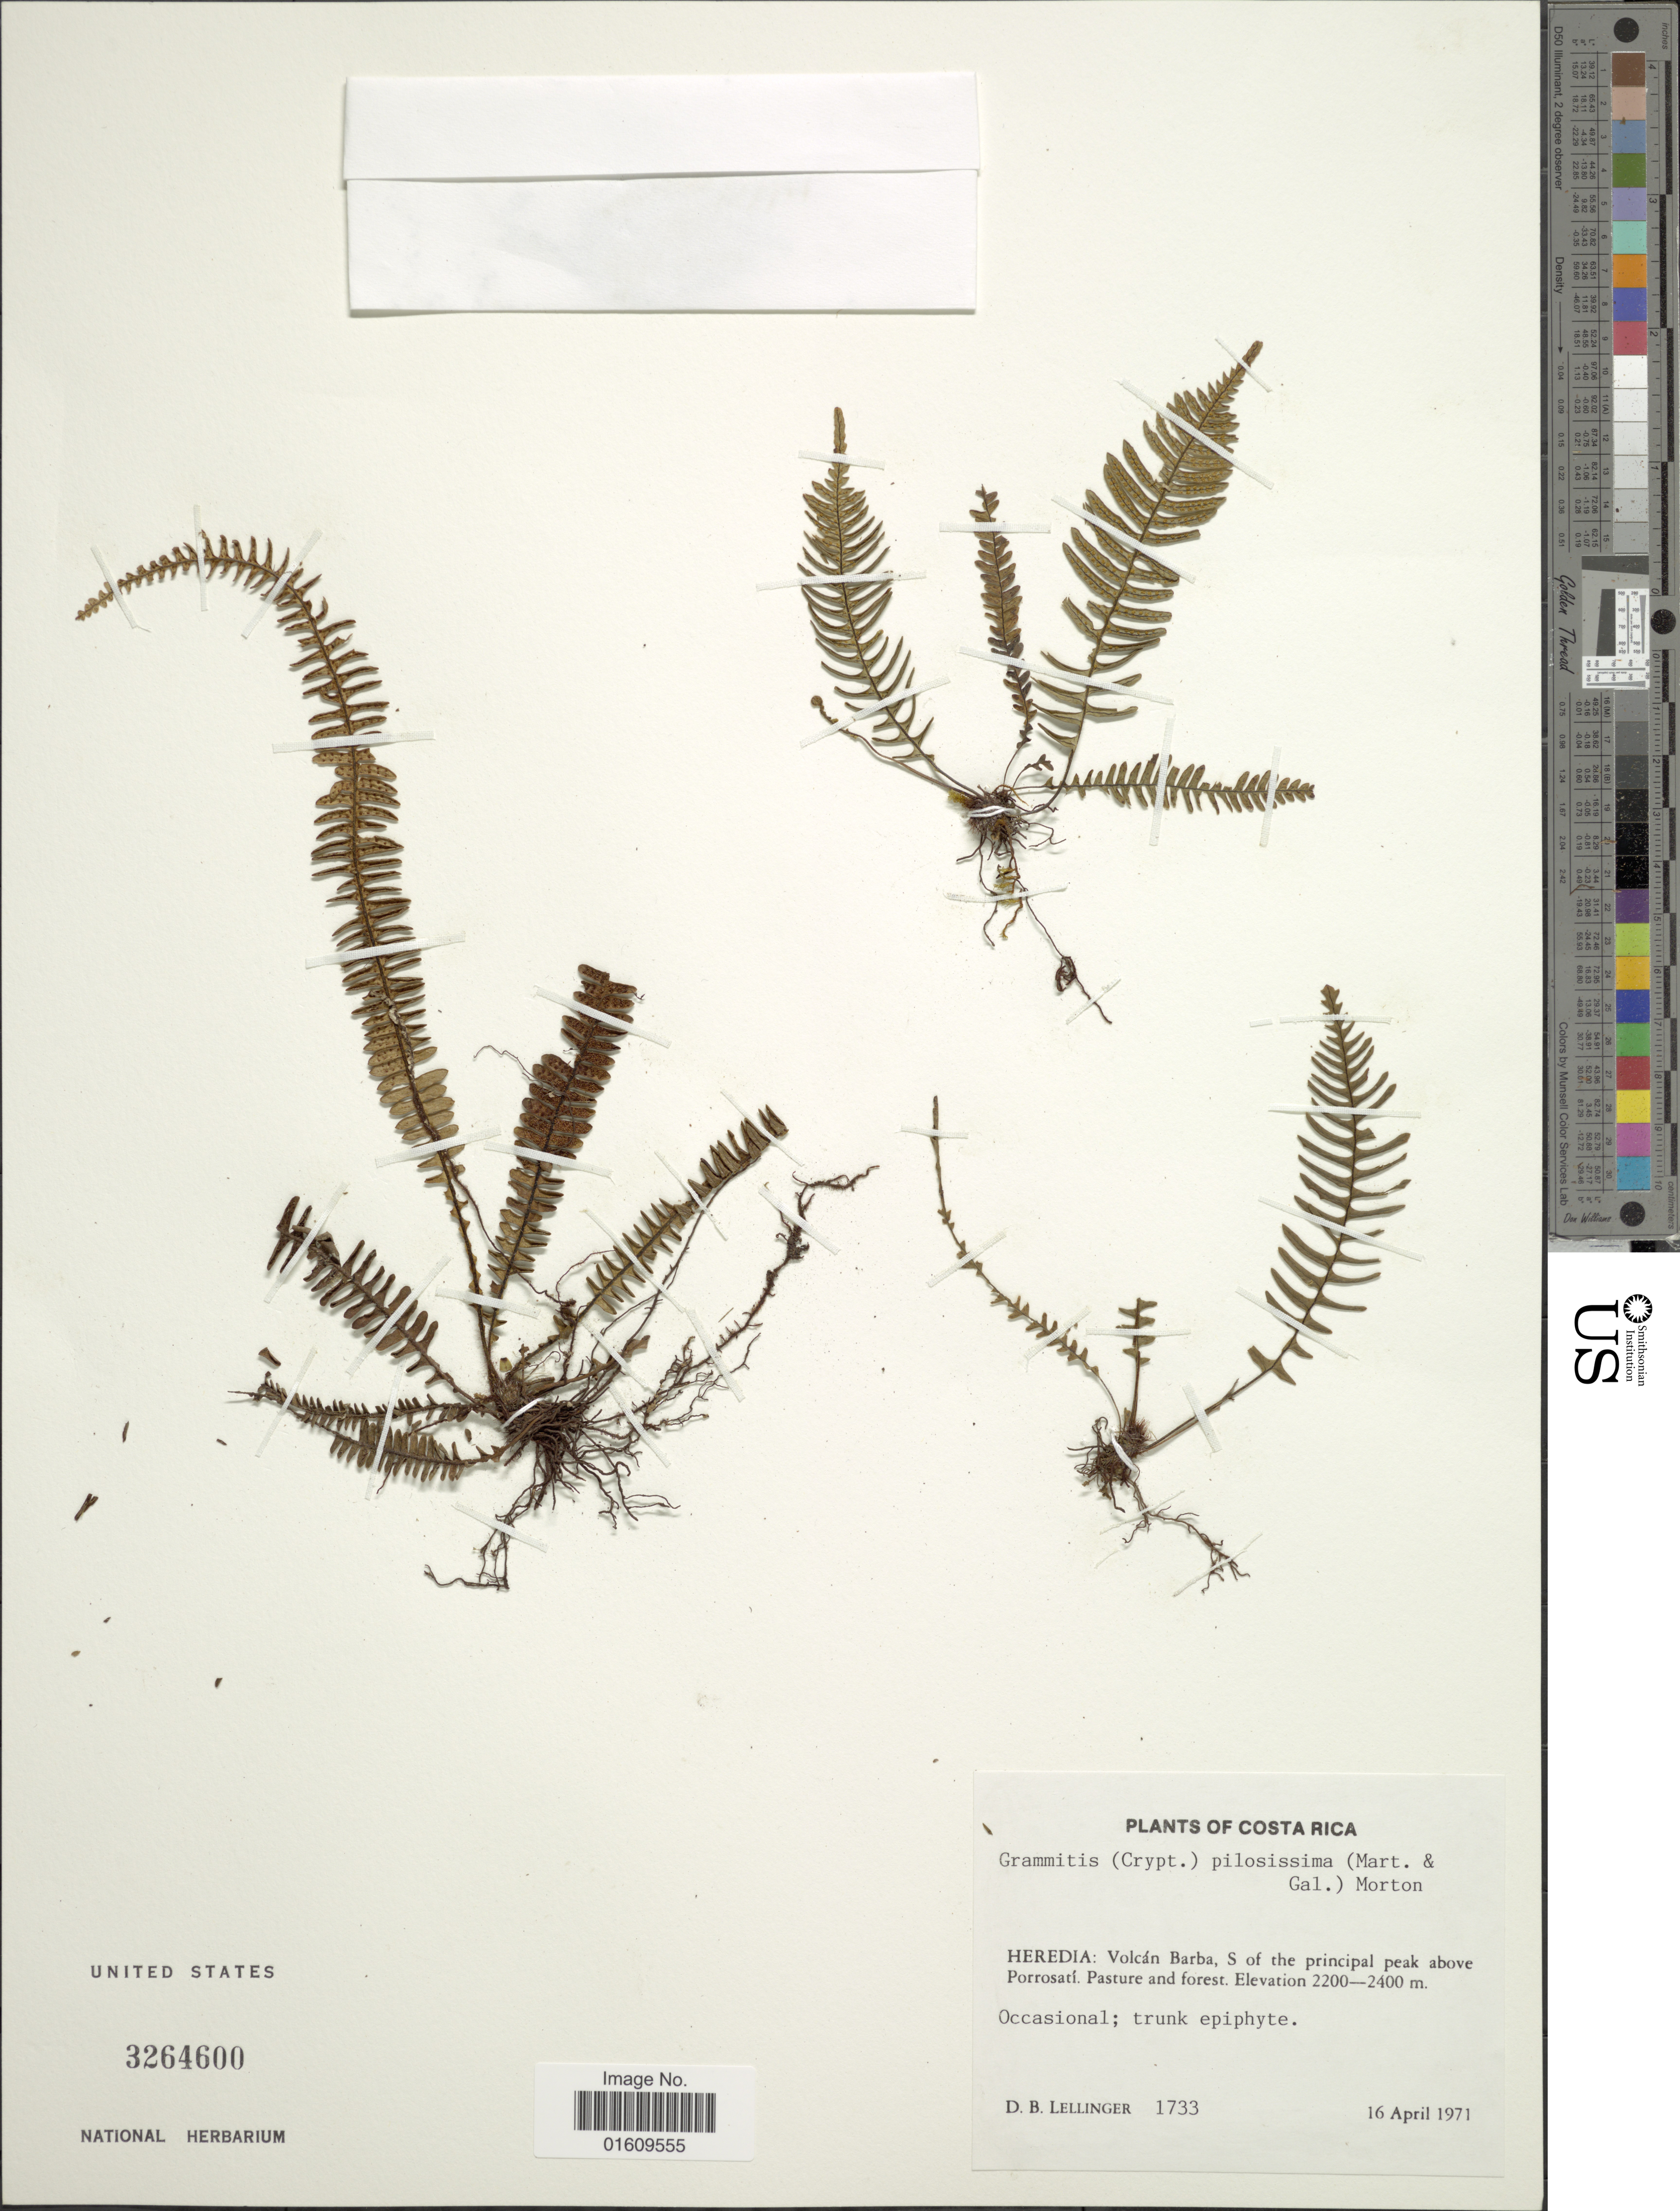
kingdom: Plantae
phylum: Tracheophyta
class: Polypodiopsida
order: Polypodiales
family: Polypodiaceae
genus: Melpomene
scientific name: Melpomene pilosissima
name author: (M. Martens & Galeotti) A.R. Sm. & R.C. Moran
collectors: D. B. Lellinger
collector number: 1733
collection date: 1971-04-16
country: Costa Rica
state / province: Heredia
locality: Volcan Barba, S of the principal peak above Porrosati, Pasture and forest.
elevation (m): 2200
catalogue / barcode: US 3264600